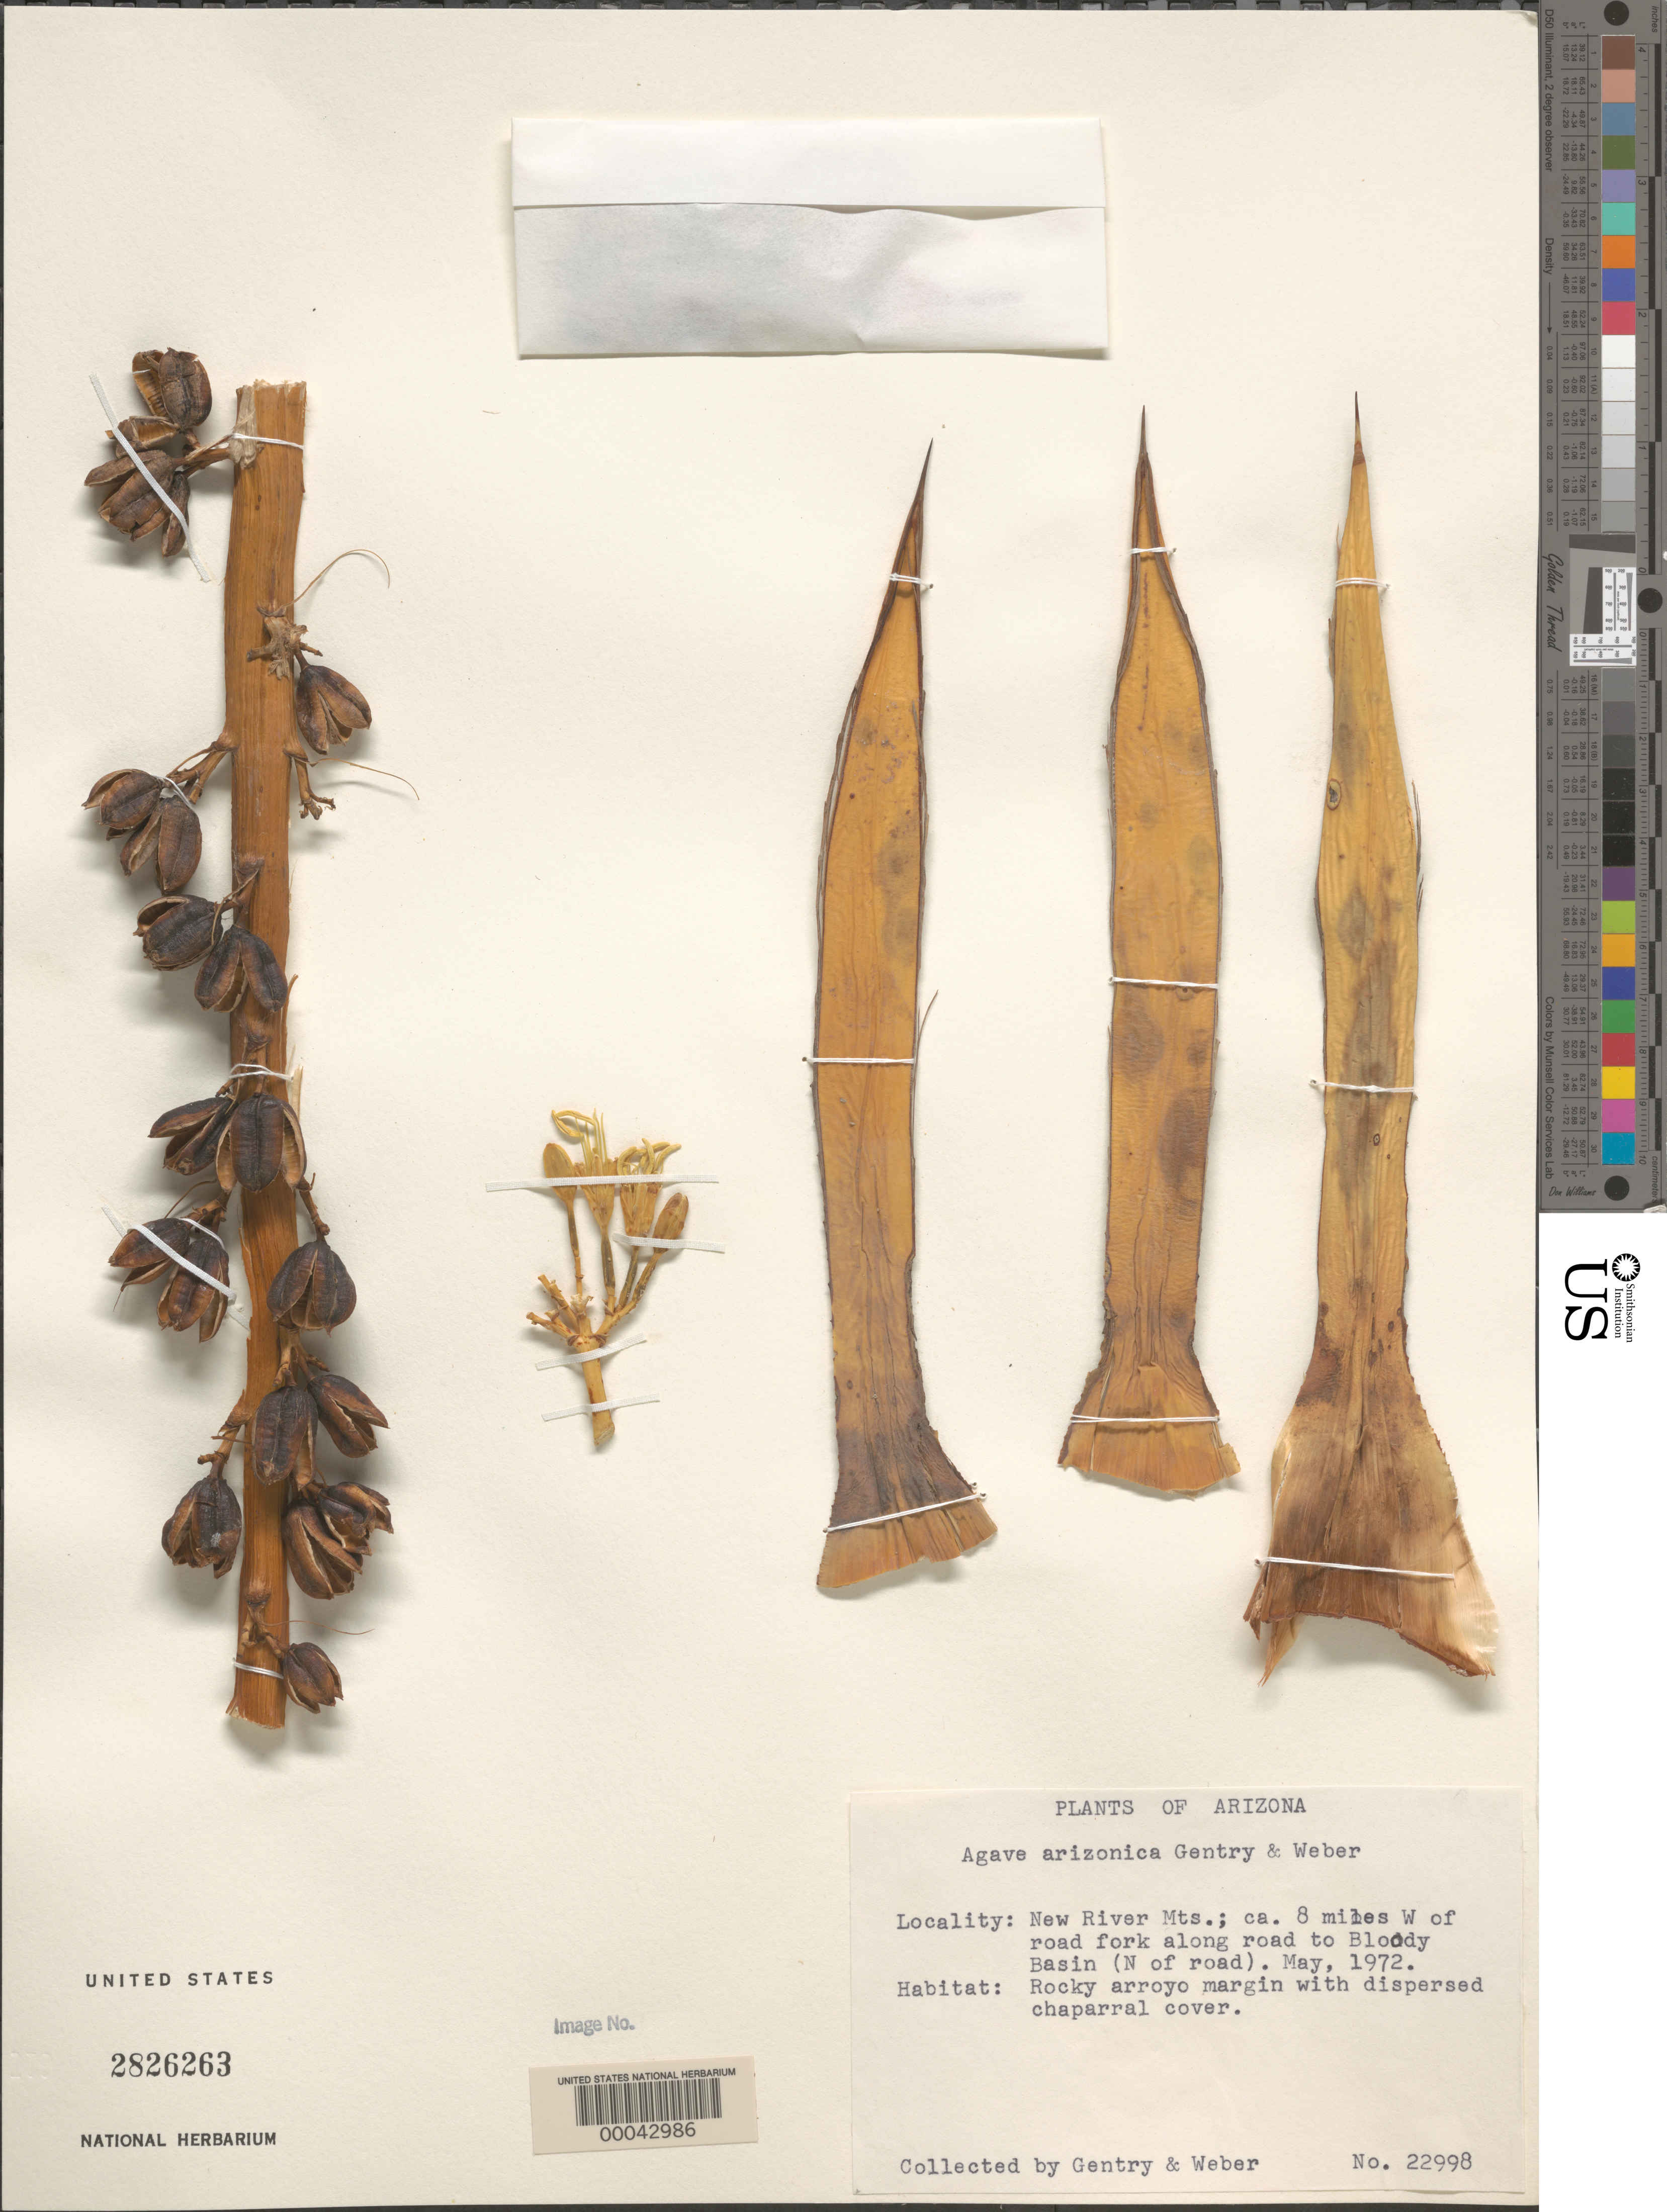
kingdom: Plantae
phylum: Tracheophyta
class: Liliopsida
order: Asparagales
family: Asparagaceae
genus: Agave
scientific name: Agave arizonica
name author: Gentry & J.H. Weber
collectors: Gentry, -- & -- Weber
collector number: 22998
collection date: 1972-05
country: United States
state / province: Arizona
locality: New River Mts.; ca. 8 miles W of road fork along road to Bloody Basin (N of road).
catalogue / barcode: US 2826263